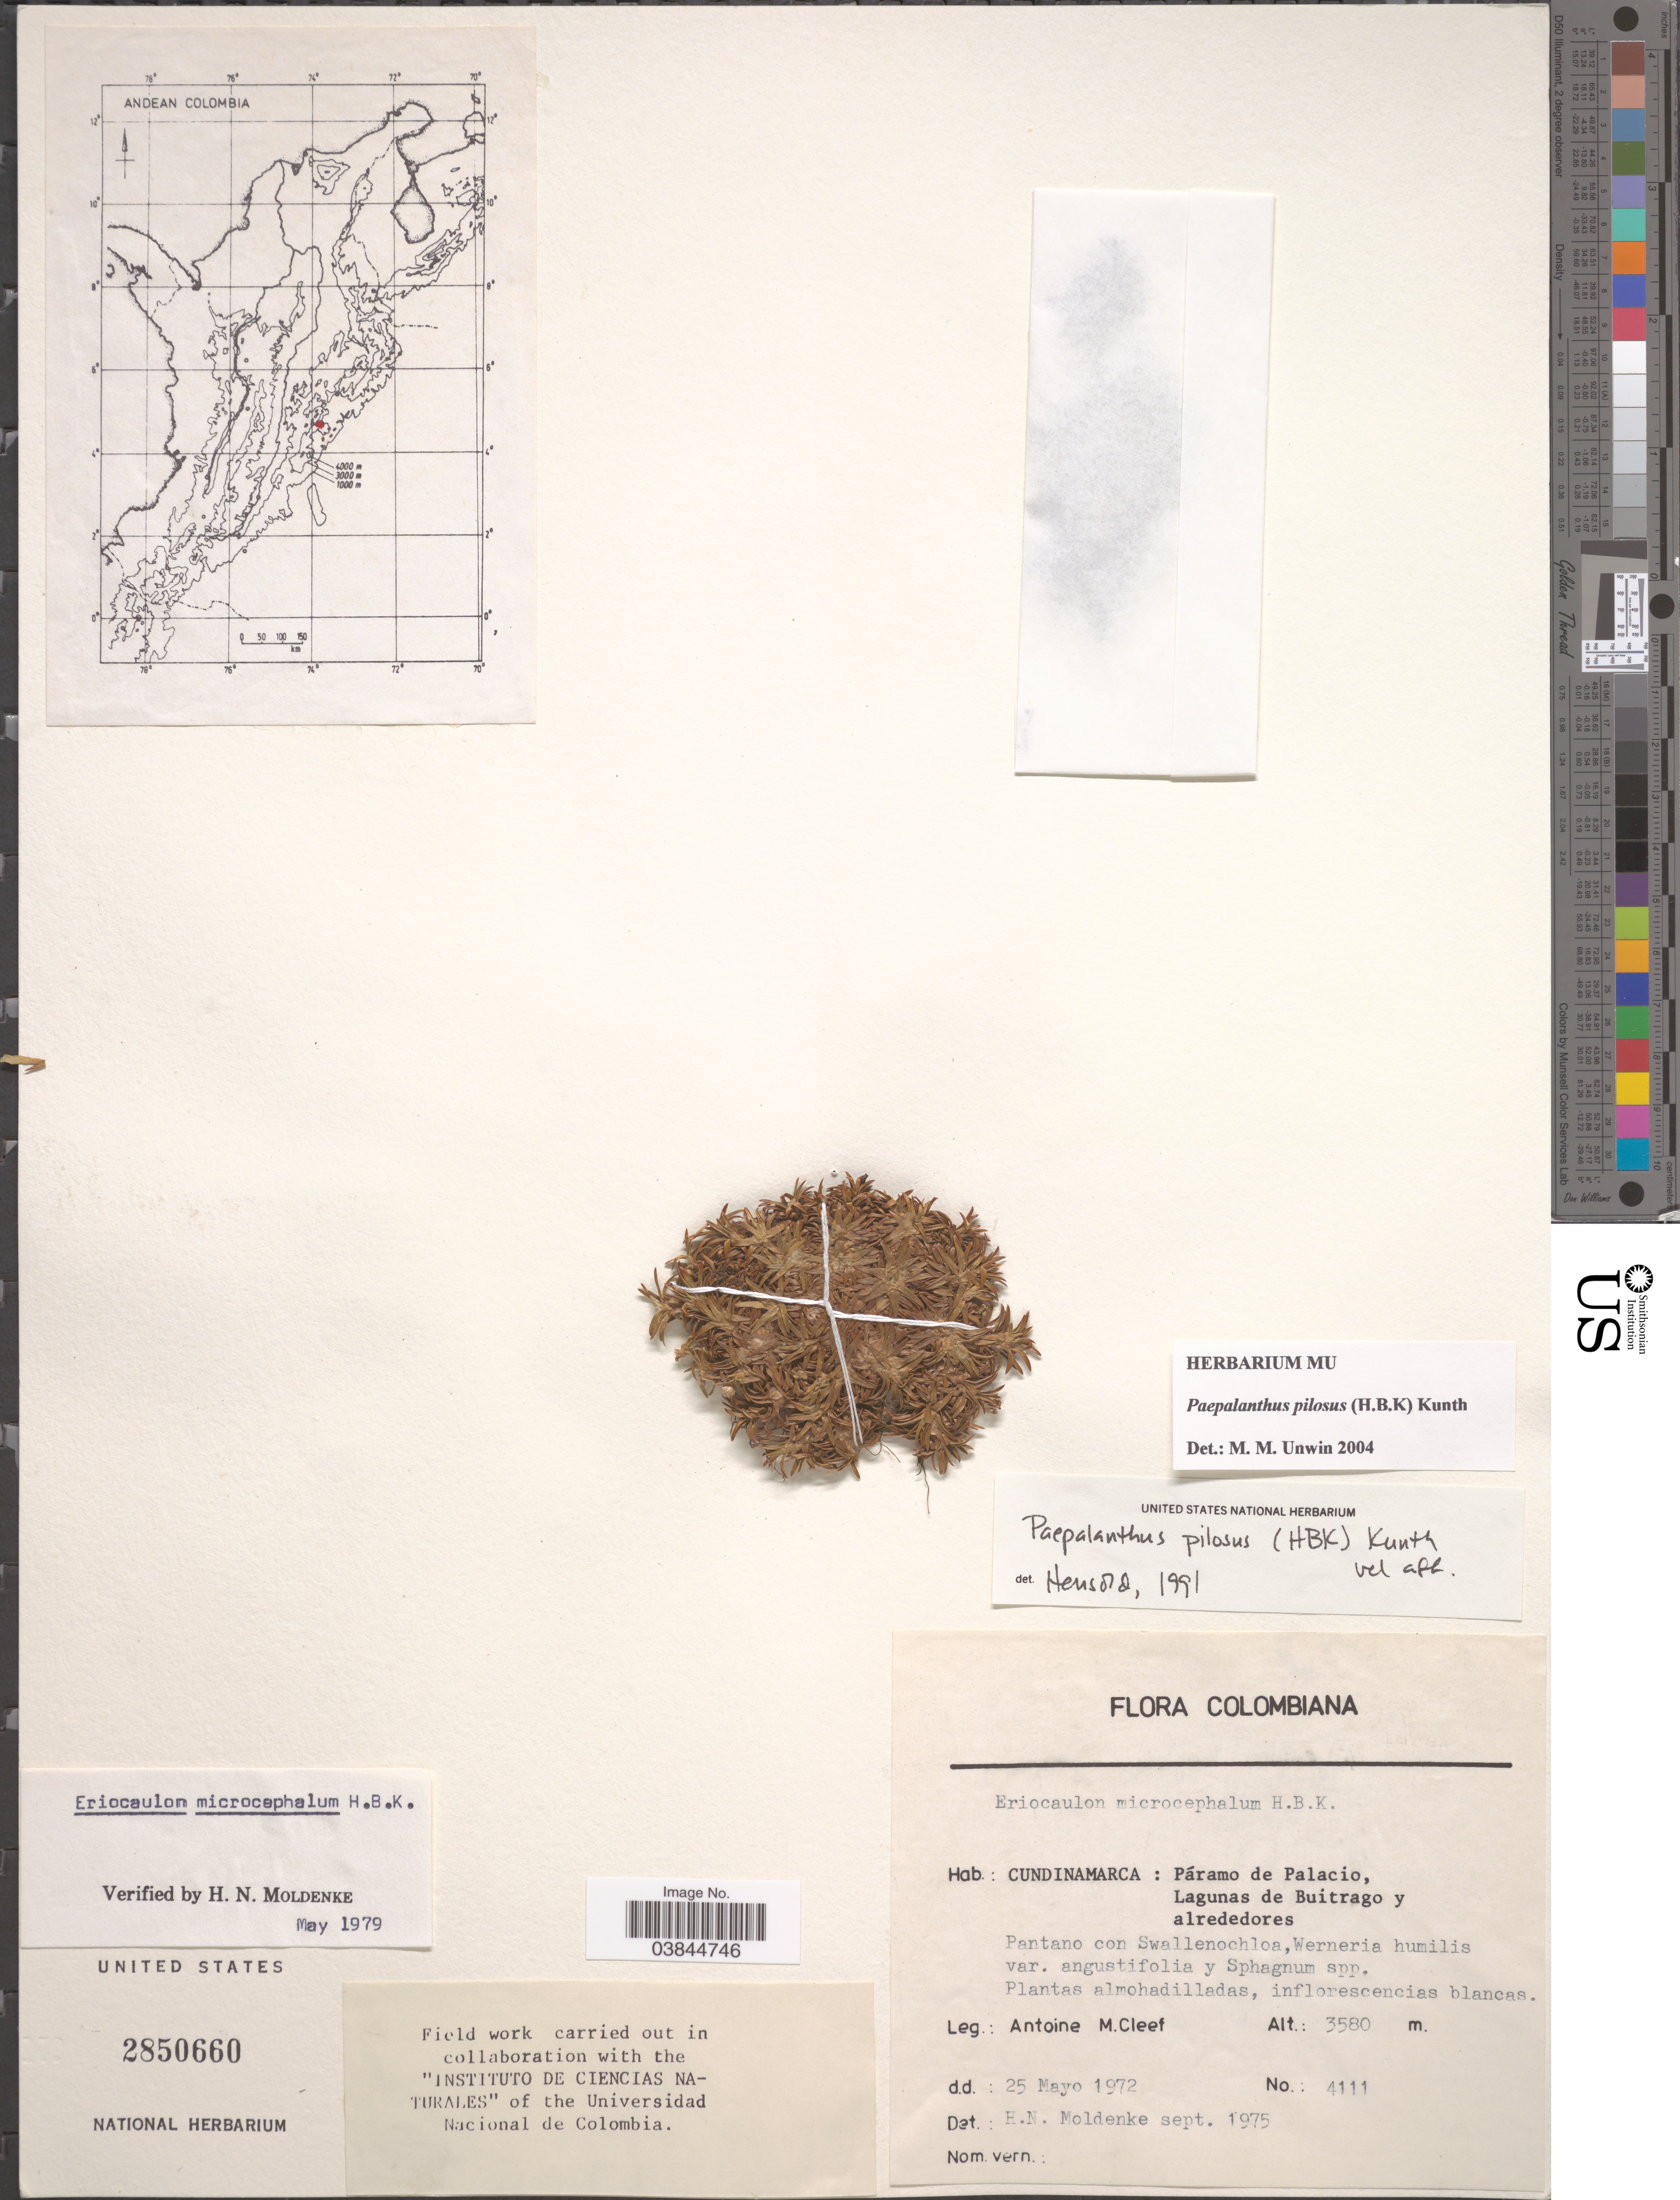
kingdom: Plantae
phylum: Tracheophyta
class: Liliopsida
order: Poales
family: Eriocaulaceae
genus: Paepalanthus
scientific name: Paepalanthus pilosus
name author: (Kunth) Kunth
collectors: A. M. Cleef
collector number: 4111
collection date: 1972-05-25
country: Colombia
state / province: Cundinamarca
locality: Páramo de Palacio, Lagunas de Buitrago y alrededores.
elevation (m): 3580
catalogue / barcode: US 2850660